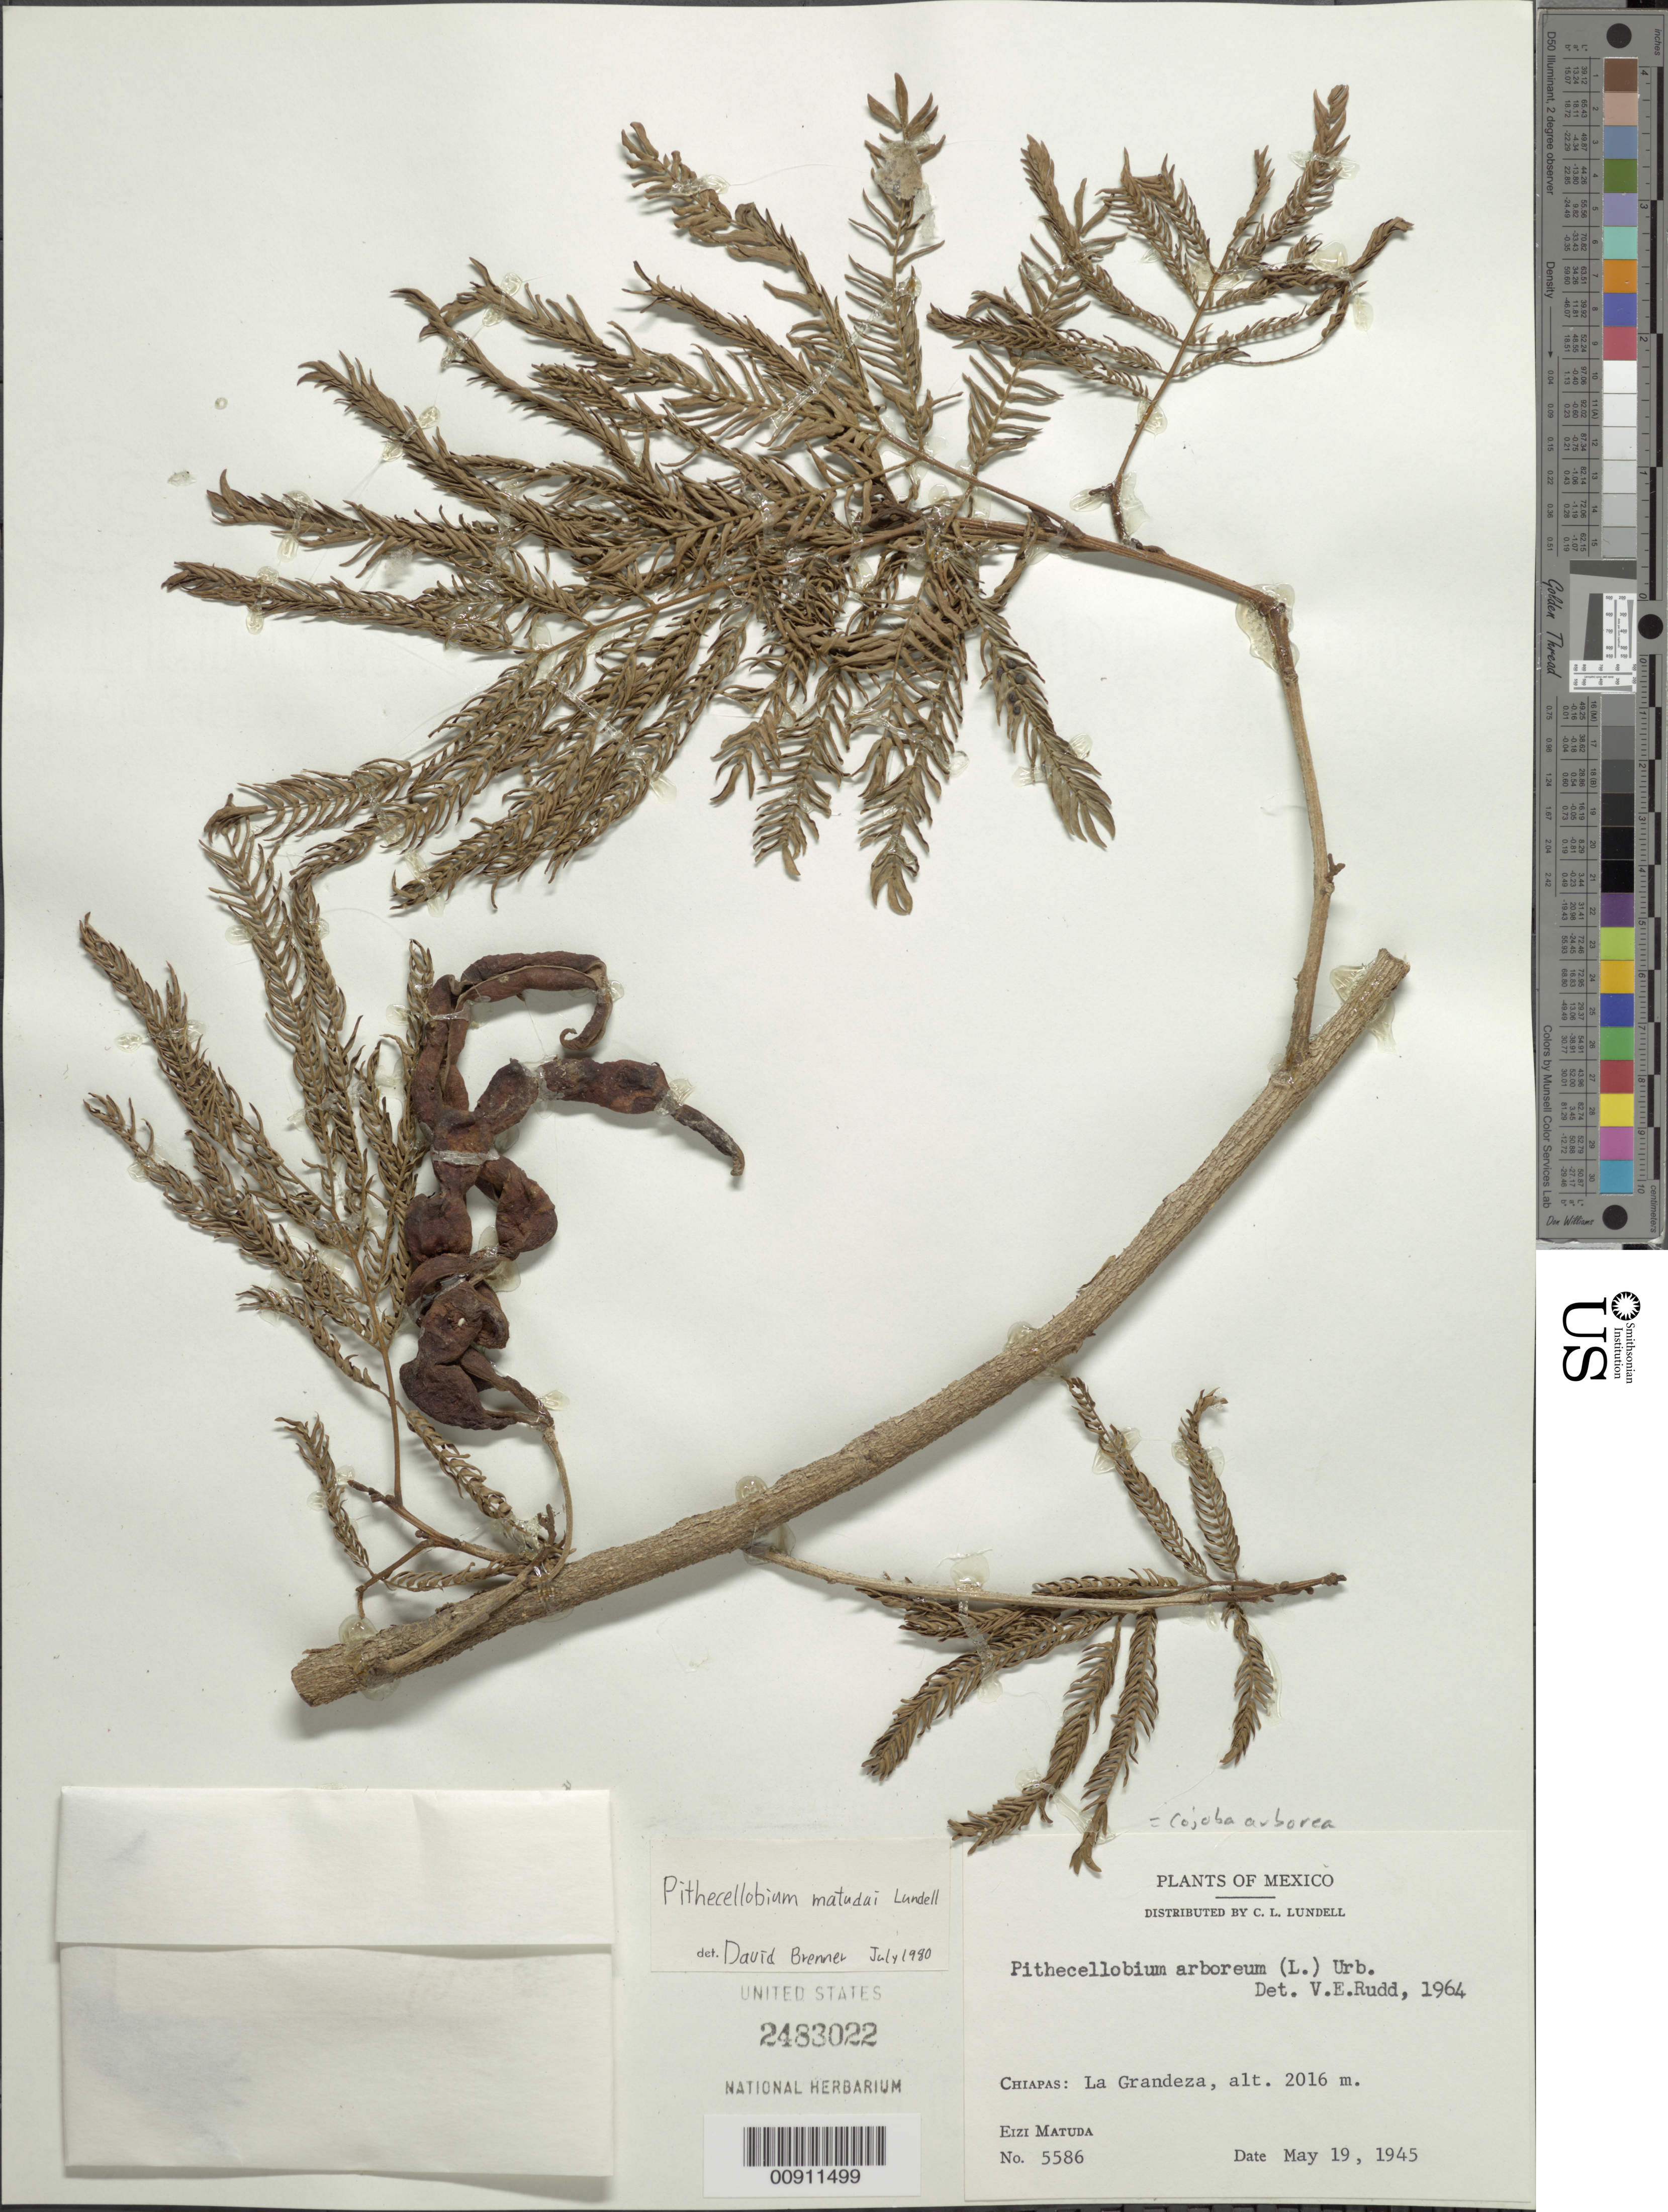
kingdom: Plantae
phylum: Tracheophyta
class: Magnoliopsida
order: Fabales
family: Fabaceae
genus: Cojoba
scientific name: Cojoba arborea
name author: (L.) Britton & Rose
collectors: E. Matuda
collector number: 5586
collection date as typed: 19 May 1945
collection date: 1945-05-19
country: Mexico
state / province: Chiapas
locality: Chiapas: La Grandeza.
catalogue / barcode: US 2483022